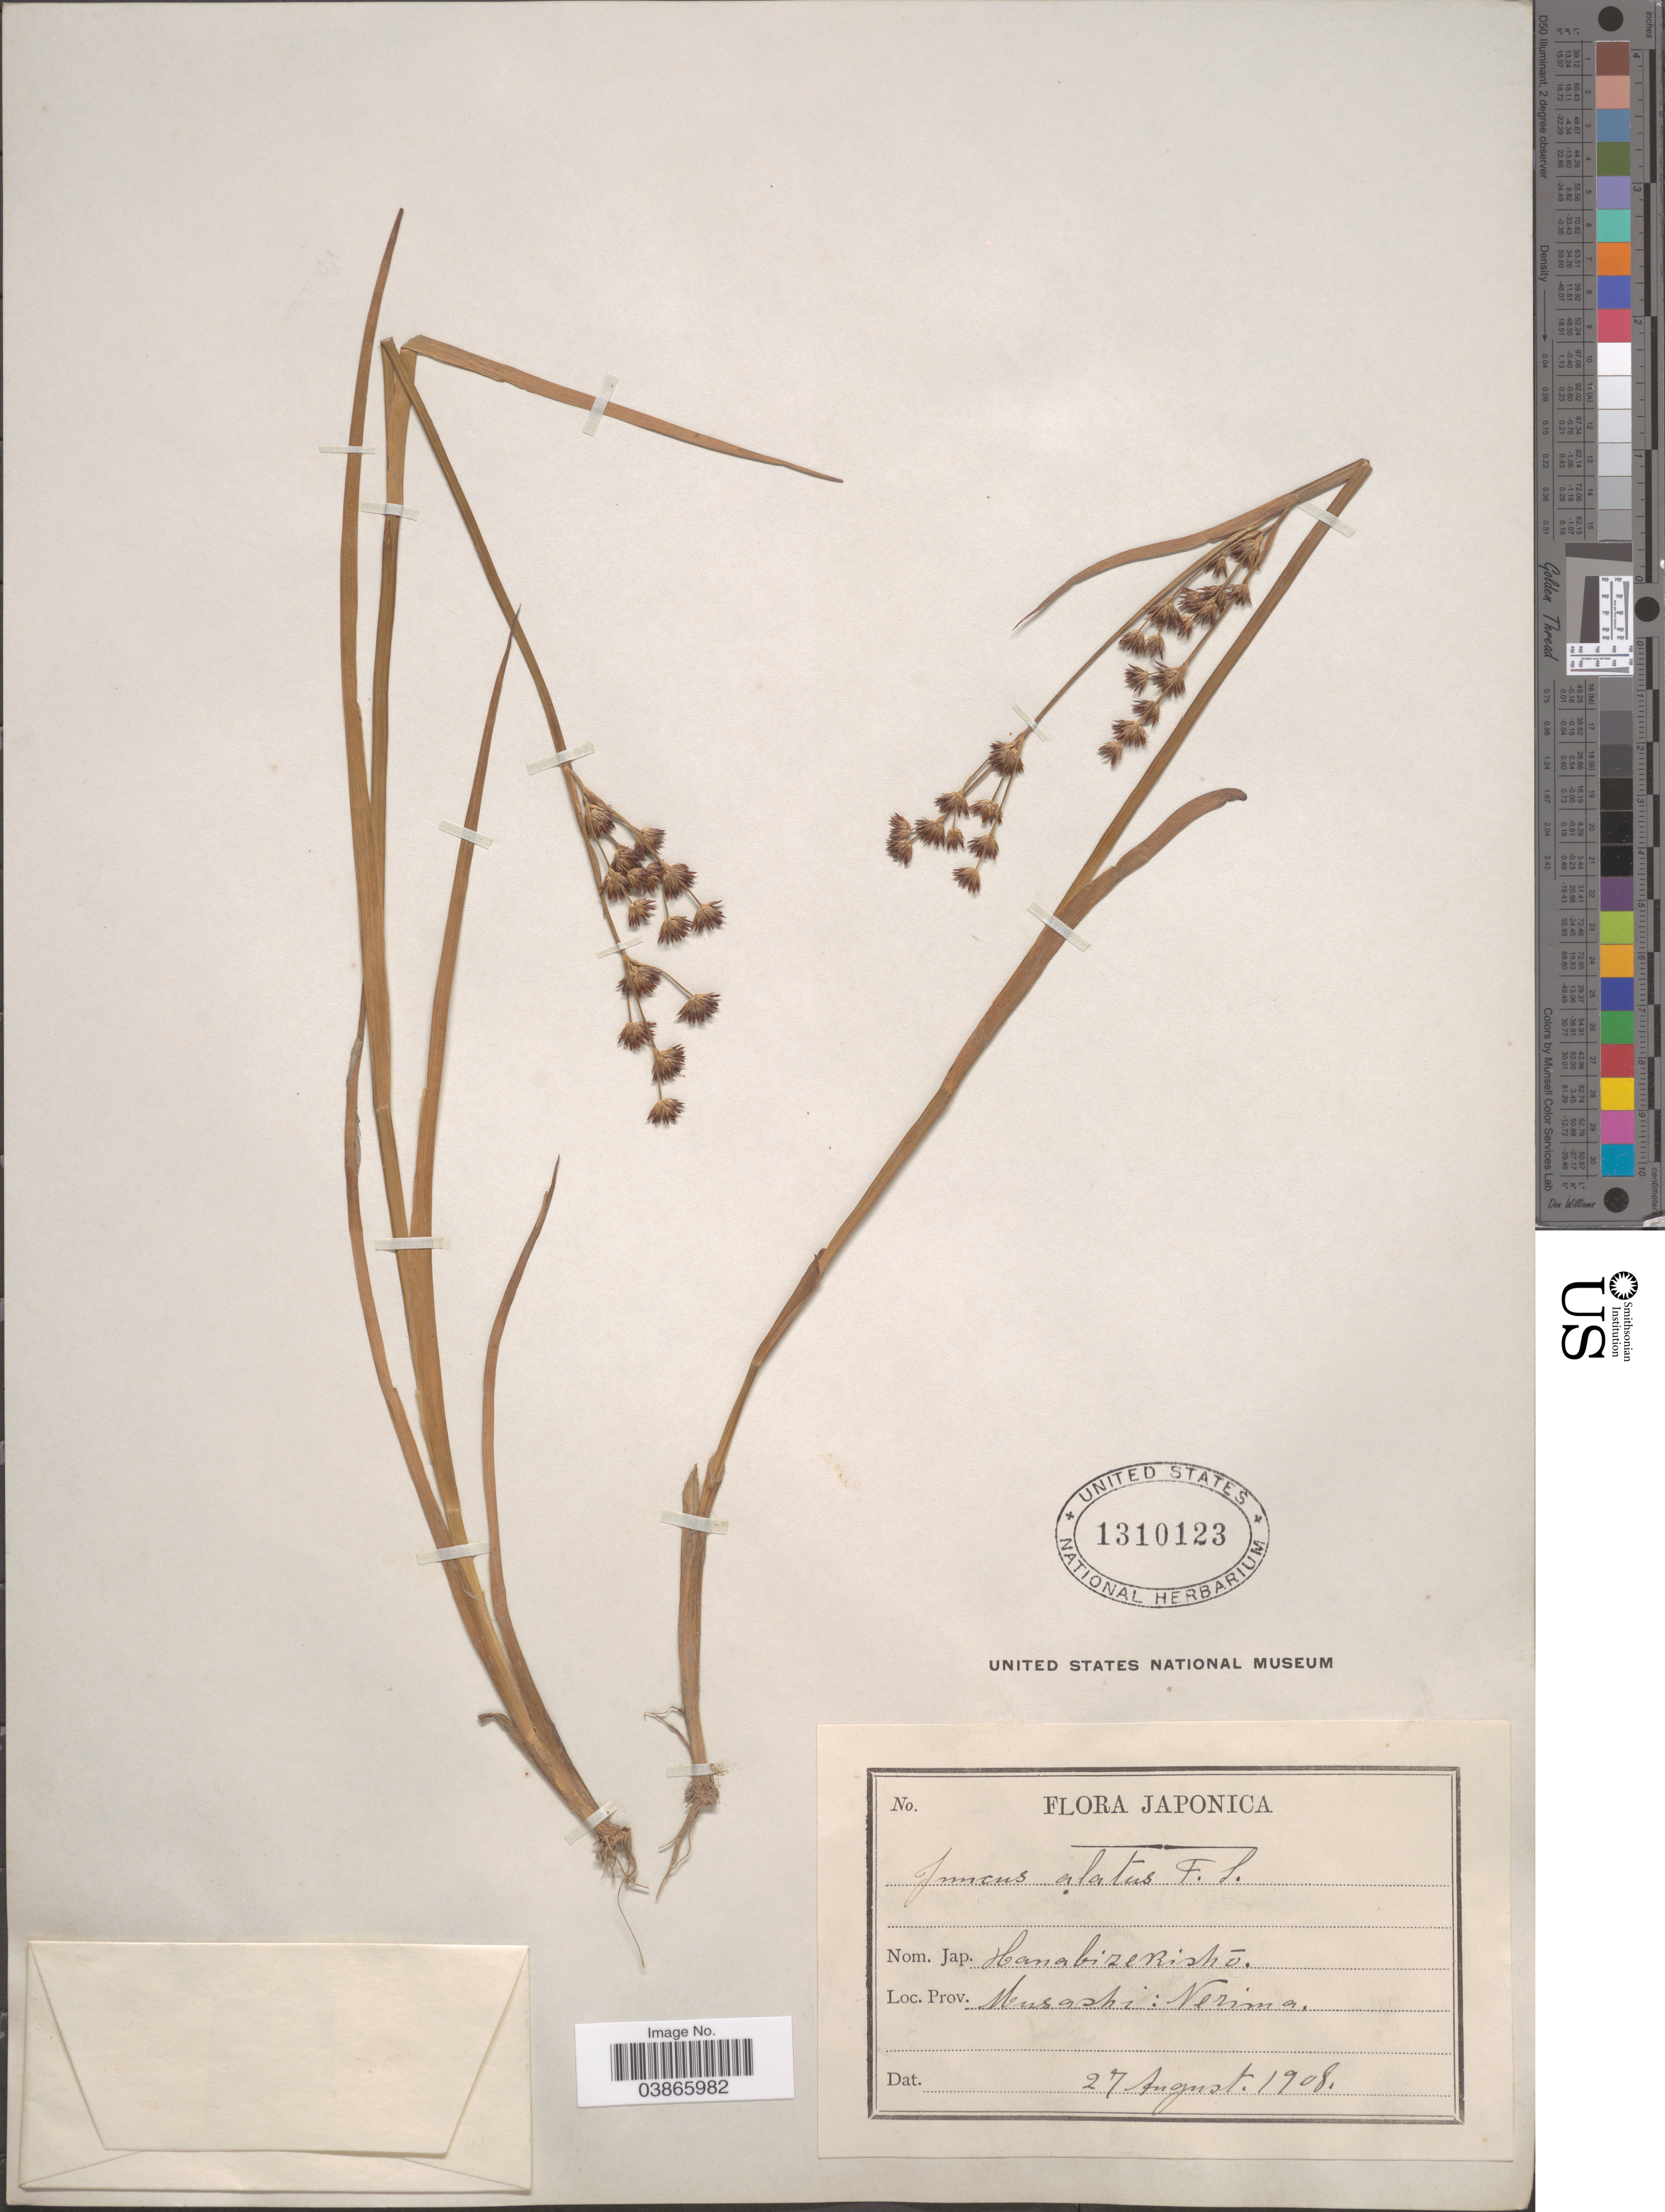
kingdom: Plantae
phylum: Tracheophyta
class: Liliopsida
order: Poales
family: Juncaceae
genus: Juncus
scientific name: Juncus alatus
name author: Franch. & Sav.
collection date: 1908-08-27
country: Japan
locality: Prov. Musashi: Nerima.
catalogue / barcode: US 1310123